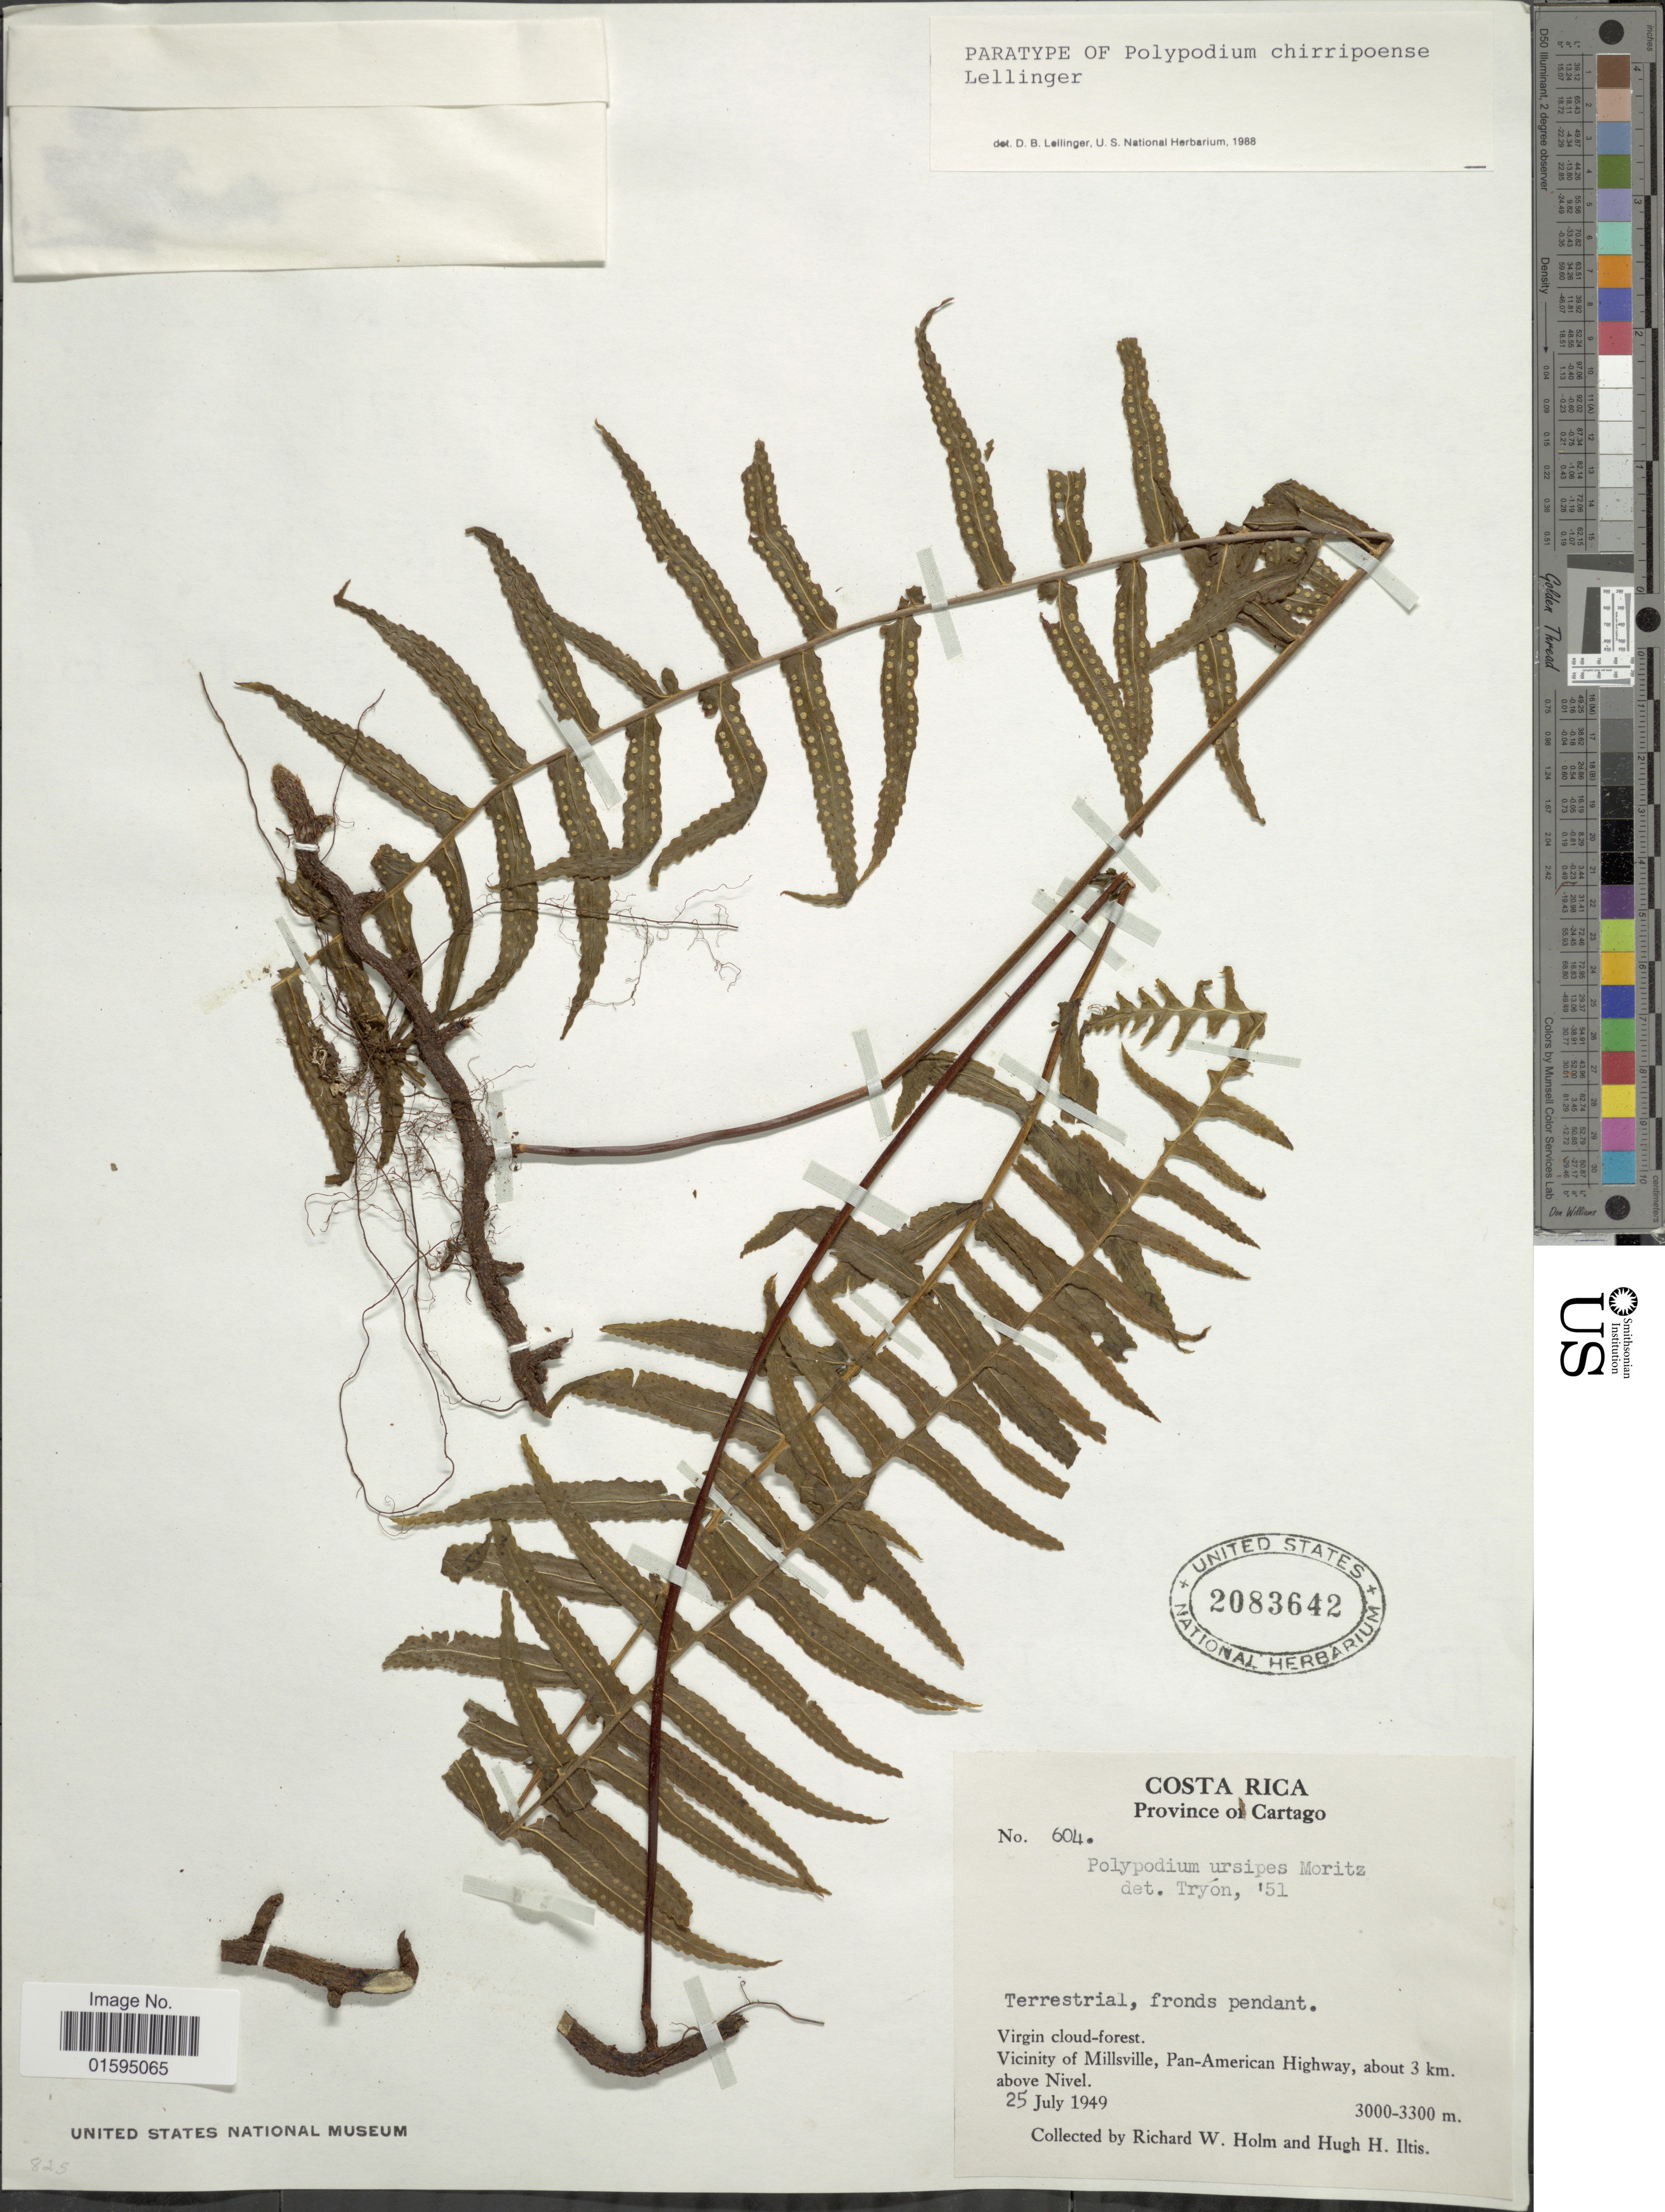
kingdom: Plantae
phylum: Tracheophyta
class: Polypodiopsida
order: Polypodiales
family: Polypodiaceae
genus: Polypodium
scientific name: Polypodium chirripoense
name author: Lellinger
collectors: R. W. Holm & H. H. Iltis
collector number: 604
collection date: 1949-07-25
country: Costa Rica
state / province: Cartago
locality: Vicinity of Millsville, Pan-American Highway, about 3 km. above Nivel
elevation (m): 3000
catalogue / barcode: US 2083642